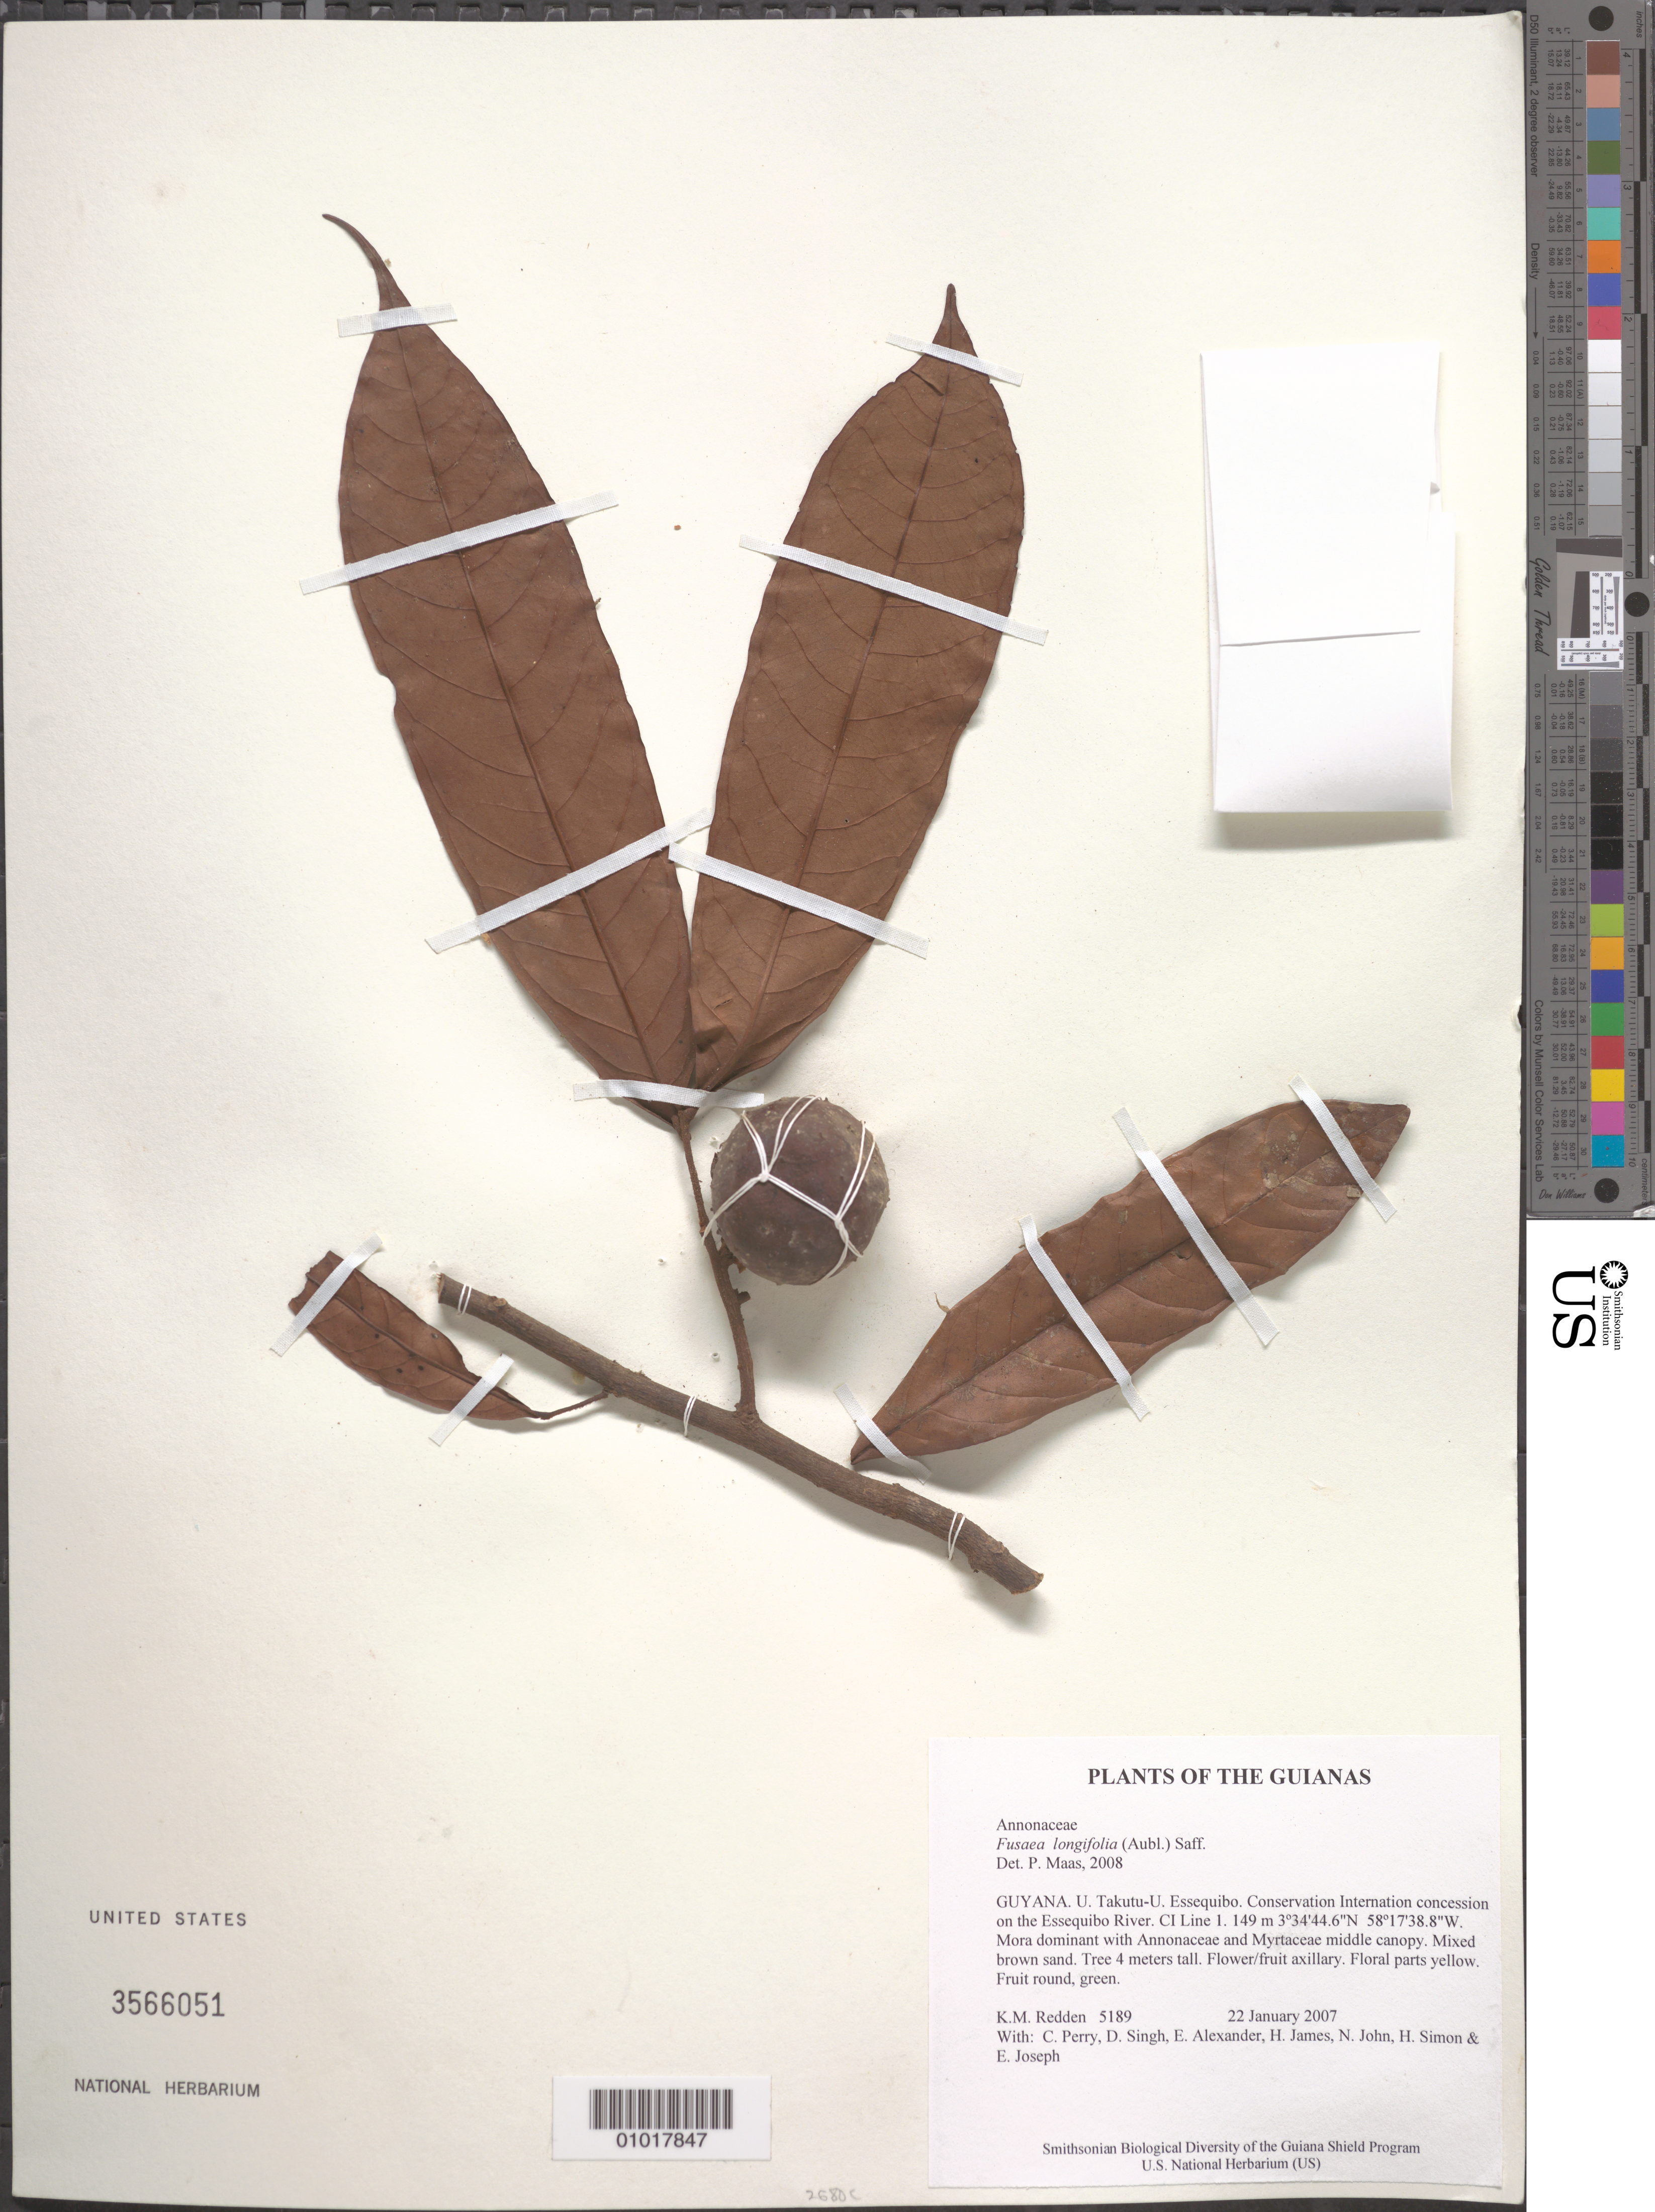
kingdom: Plantae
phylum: Tracheophyta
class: Magnoliopsida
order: Magnoliales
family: Annonaceae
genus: Fusaea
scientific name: Fusaea longifolia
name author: (Aubl.) Saff.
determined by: Maas, Paul J. M.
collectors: K. M. Redden, C. Perry, D. Singh, E. Alexander, H. James, N. John, H. Simon & E. Joseph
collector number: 5189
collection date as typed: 22 January 2007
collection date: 2007-01-22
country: Guyana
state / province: U. Takutu-U. Essequibo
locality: Conservation International concession on the Essequibo River. CI Line 1.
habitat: Mora dominant with Annonaceae and Myrtaceae middle canopy. Mixed brown sand.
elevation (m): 149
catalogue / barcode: US 3566051